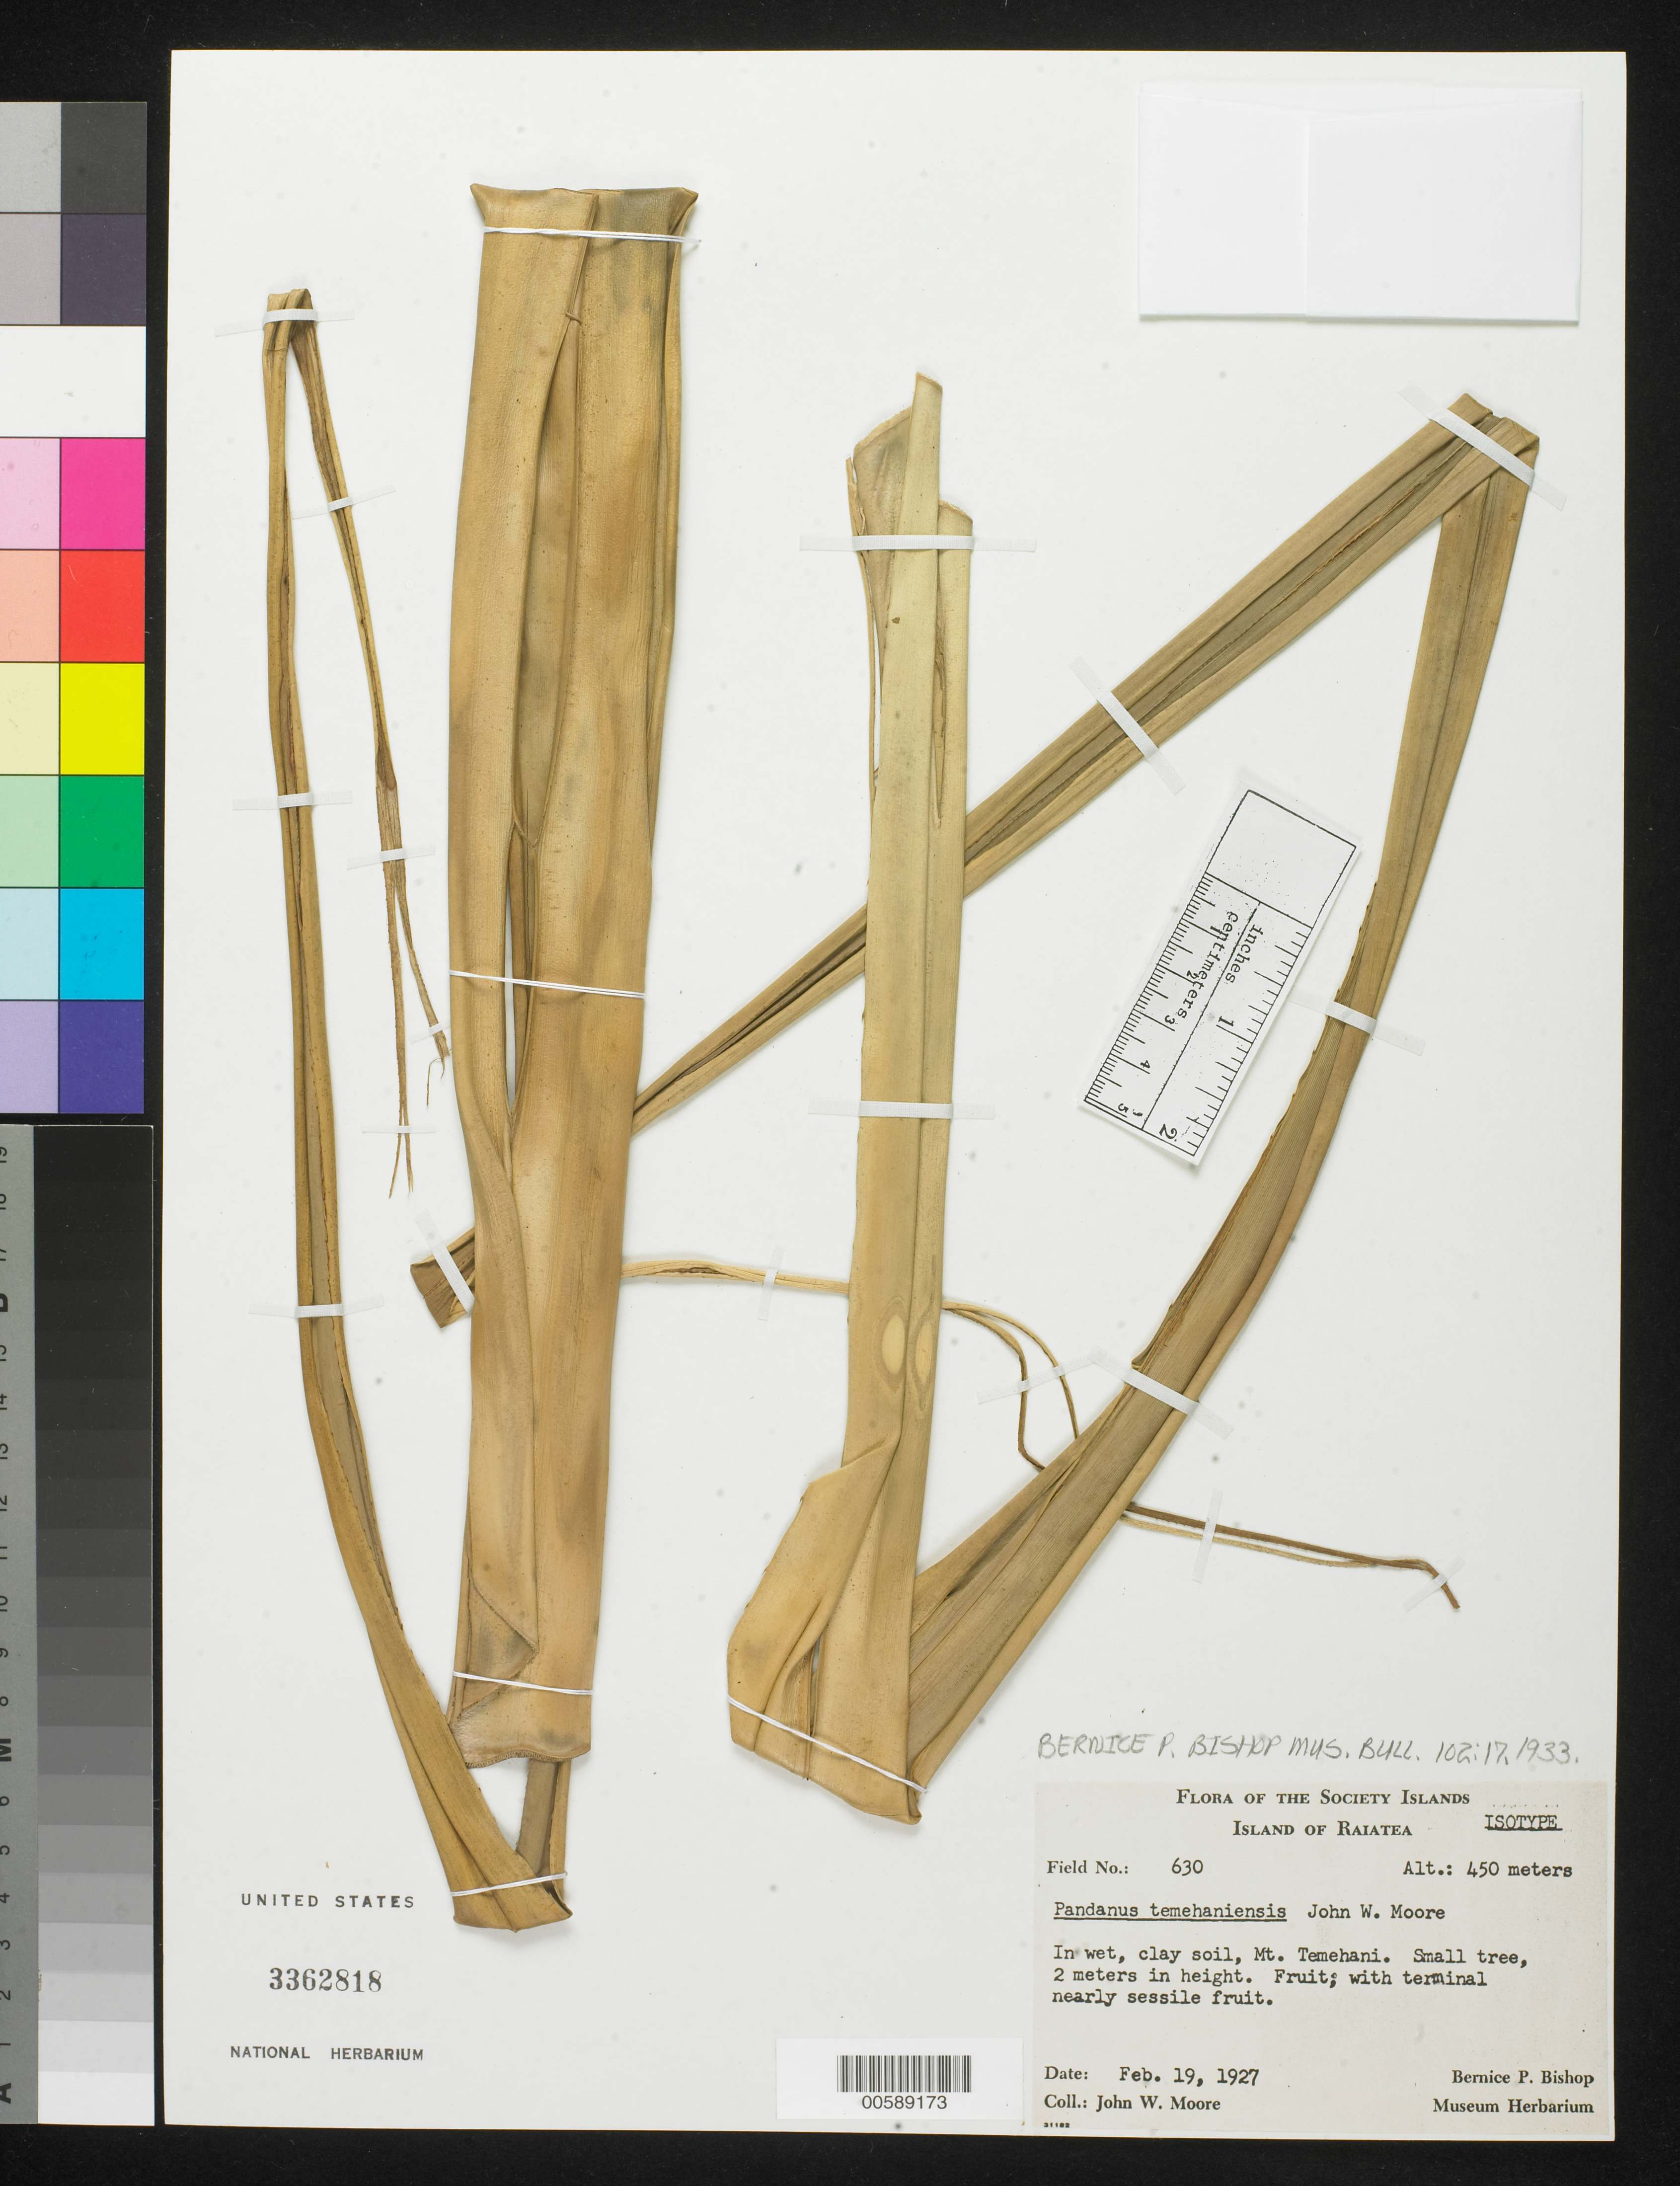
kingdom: Plantae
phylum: Tracheophyta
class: Liliopsida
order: Pandanales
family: Pandanaceae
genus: Pandanus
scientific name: Pandanus temehaniensis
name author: J.W. Moore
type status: Isotype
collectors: J. W. Moore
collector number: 630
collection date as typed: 19 Feb 1927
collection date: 1927-02-19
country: French Polynesia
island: Raiatea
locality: Mt. Temehani. [Society Is.]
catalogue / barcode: US 3362818